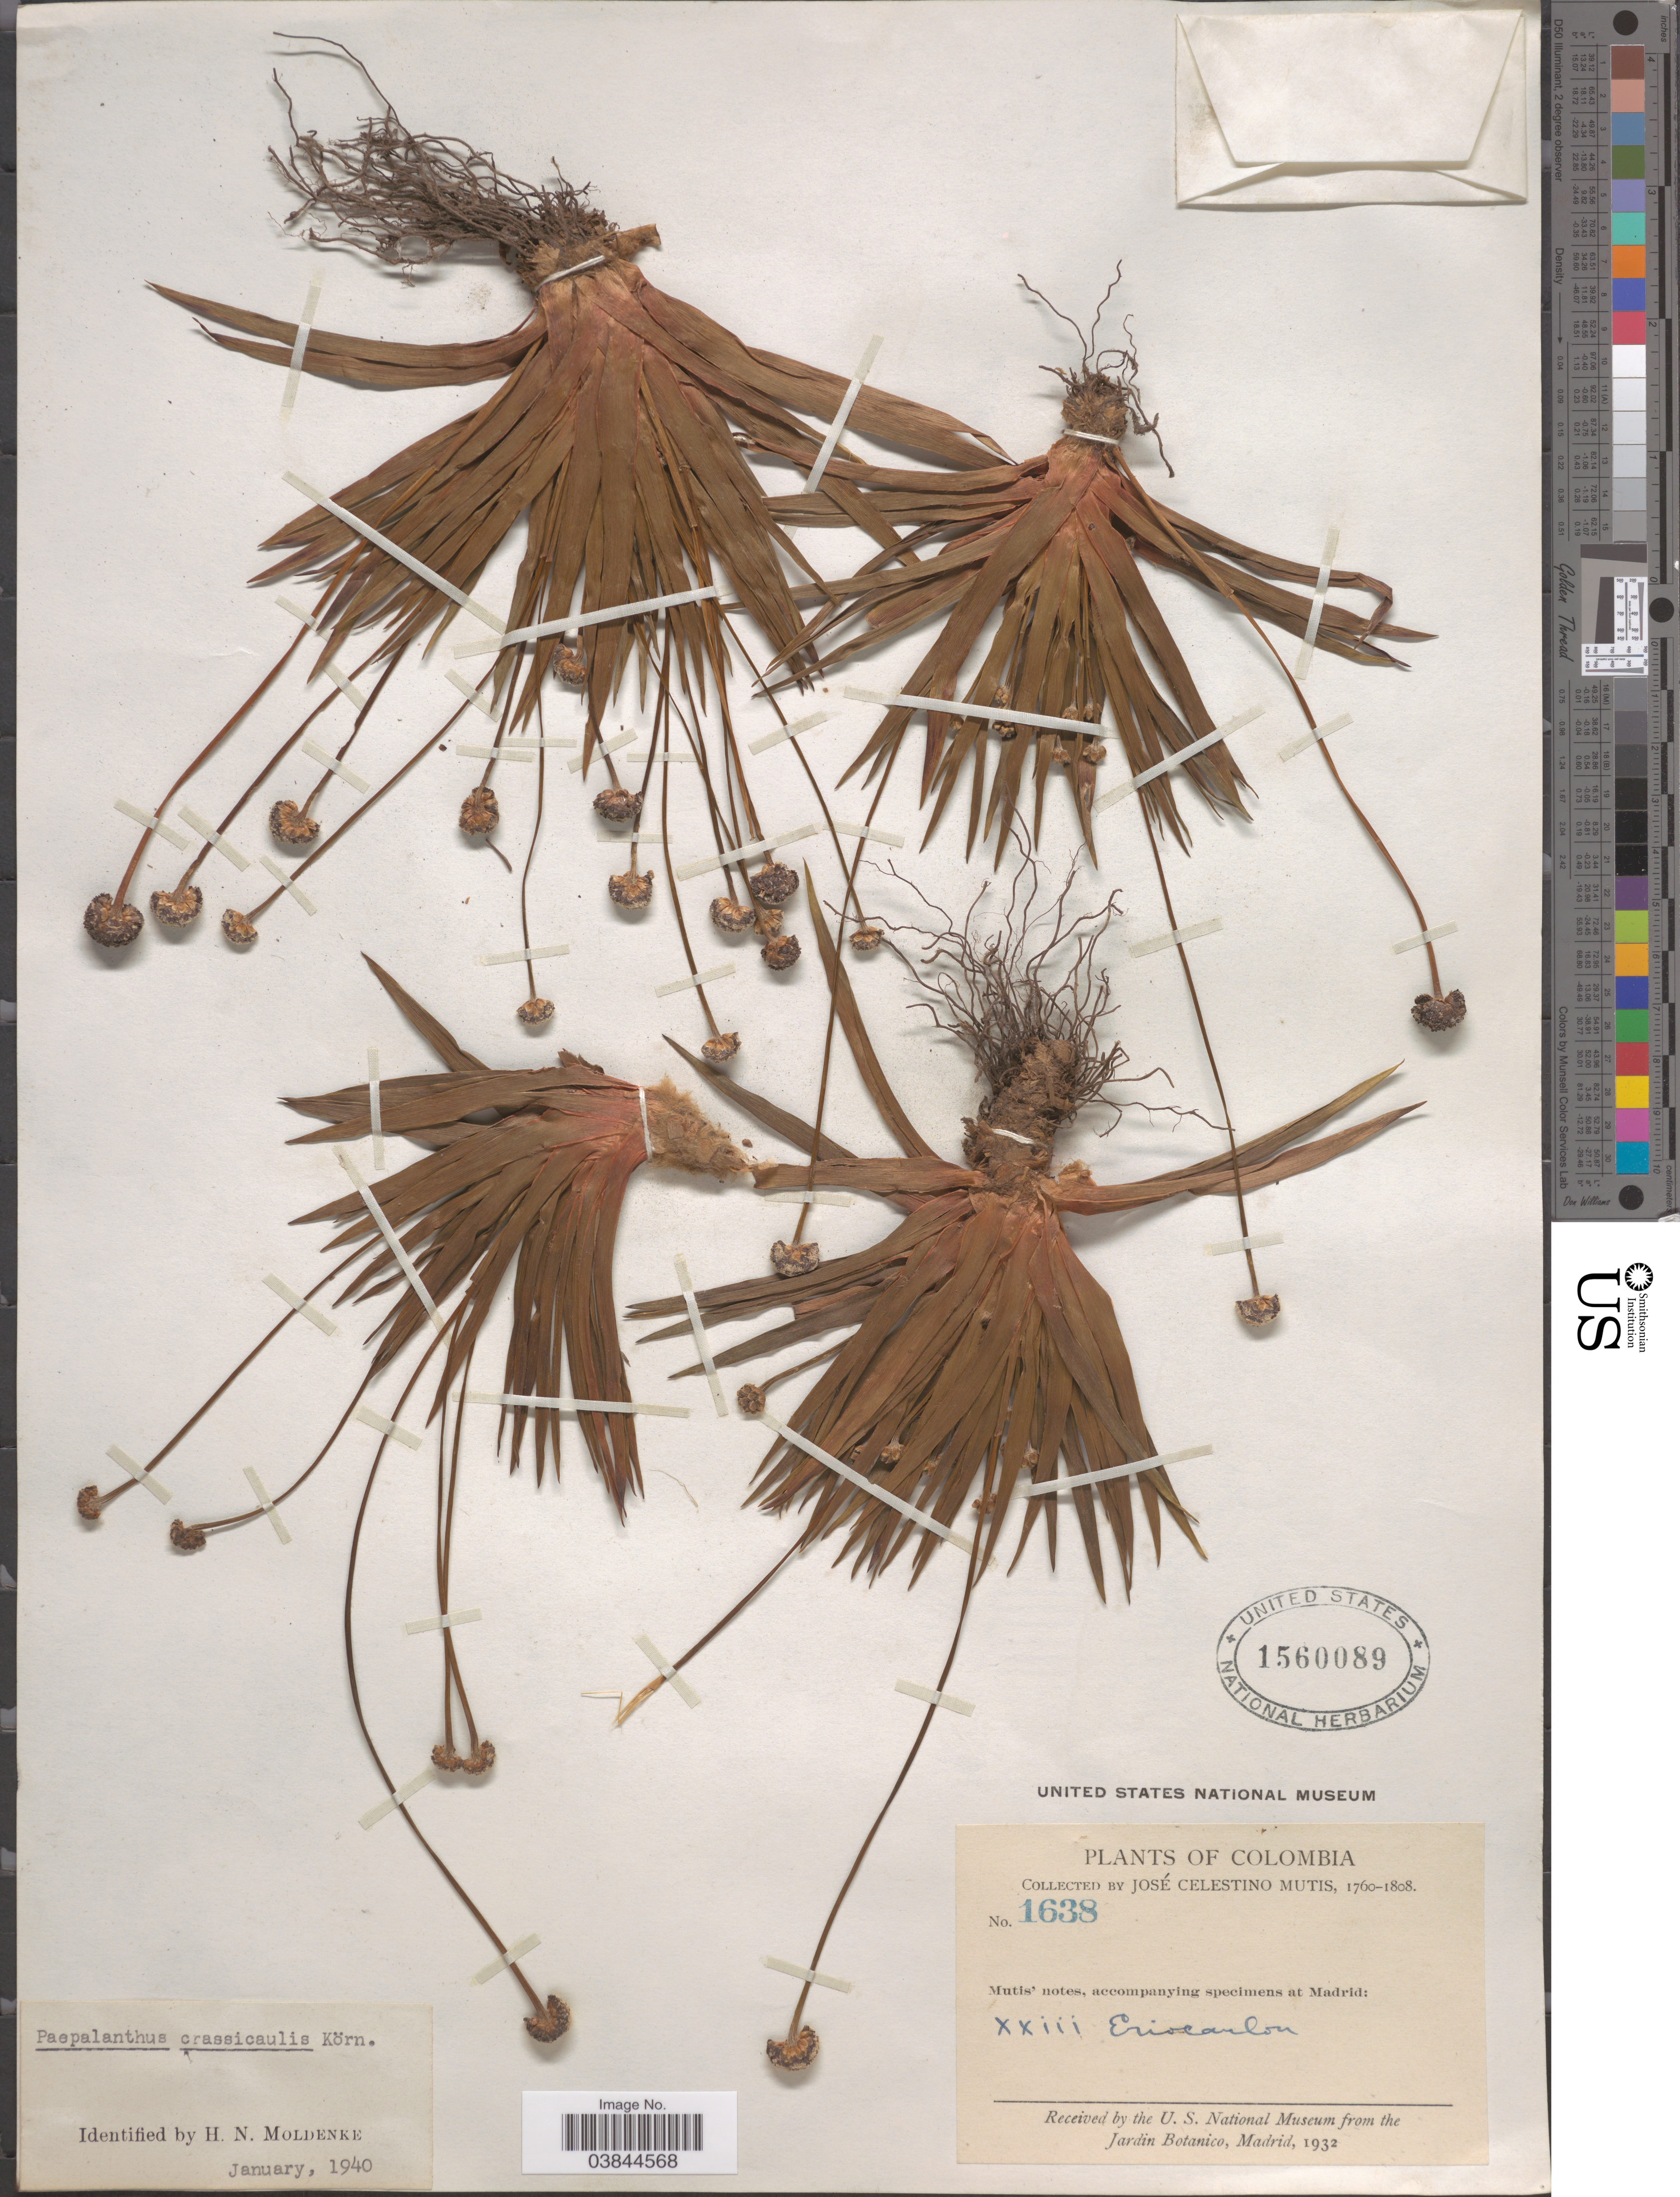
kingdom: Plantae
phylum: Tracheophyta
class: Liliopsida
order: Poales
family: Eriocaulaceae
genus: Paepalanthus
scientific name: Paepalanthus ensifolius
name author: (Kunth) Kunth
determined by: Sauthier, Laura Jeanne, (SPF), Universidade de Sao Paulo (BRAZIL)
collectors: J. C. B. Mutis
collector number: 1638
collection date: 1760/1808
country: Colombia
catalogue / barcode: US 1560089